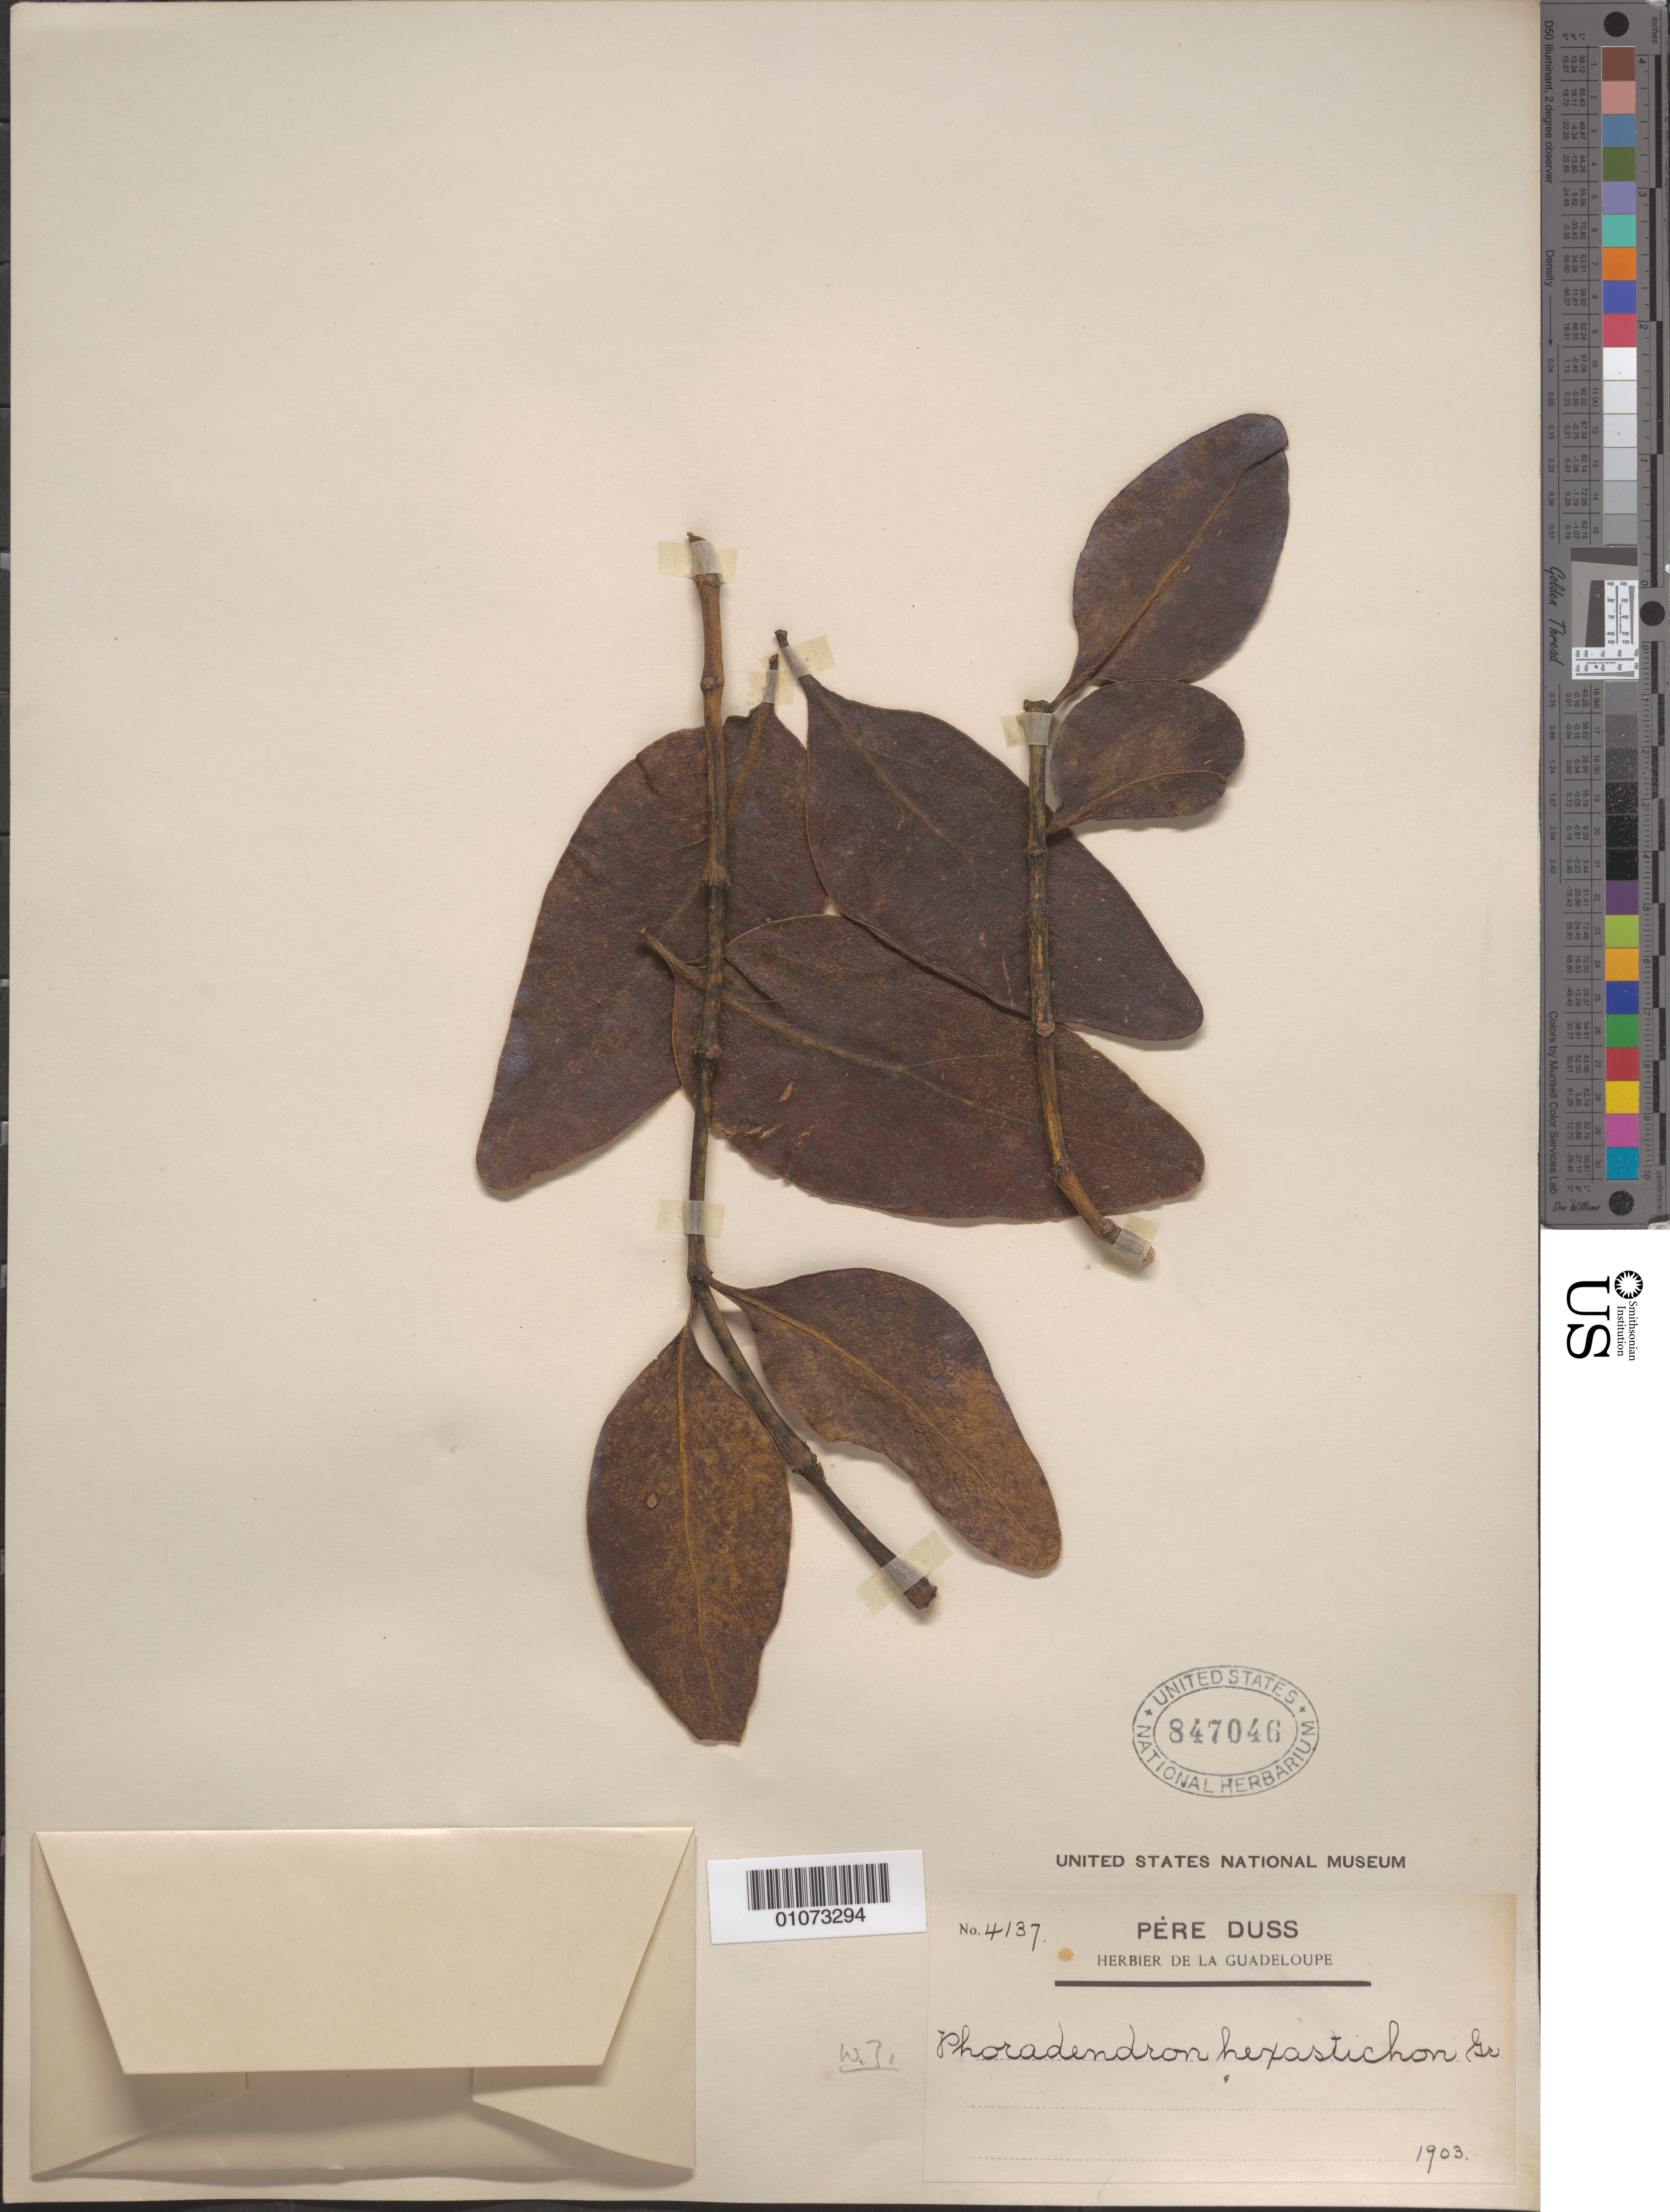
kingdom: Plantae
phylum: Tracheophyta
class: Magnoliopsida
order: Santalales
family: Viscaceae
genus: Phoradendron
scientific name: Phoradendron hexastichum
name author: (DC.) Griseb.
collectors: Père Duss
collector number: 4137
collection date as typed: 1903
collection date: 1903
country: Guadeloupe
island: Basse Terre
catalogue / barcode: US 847046